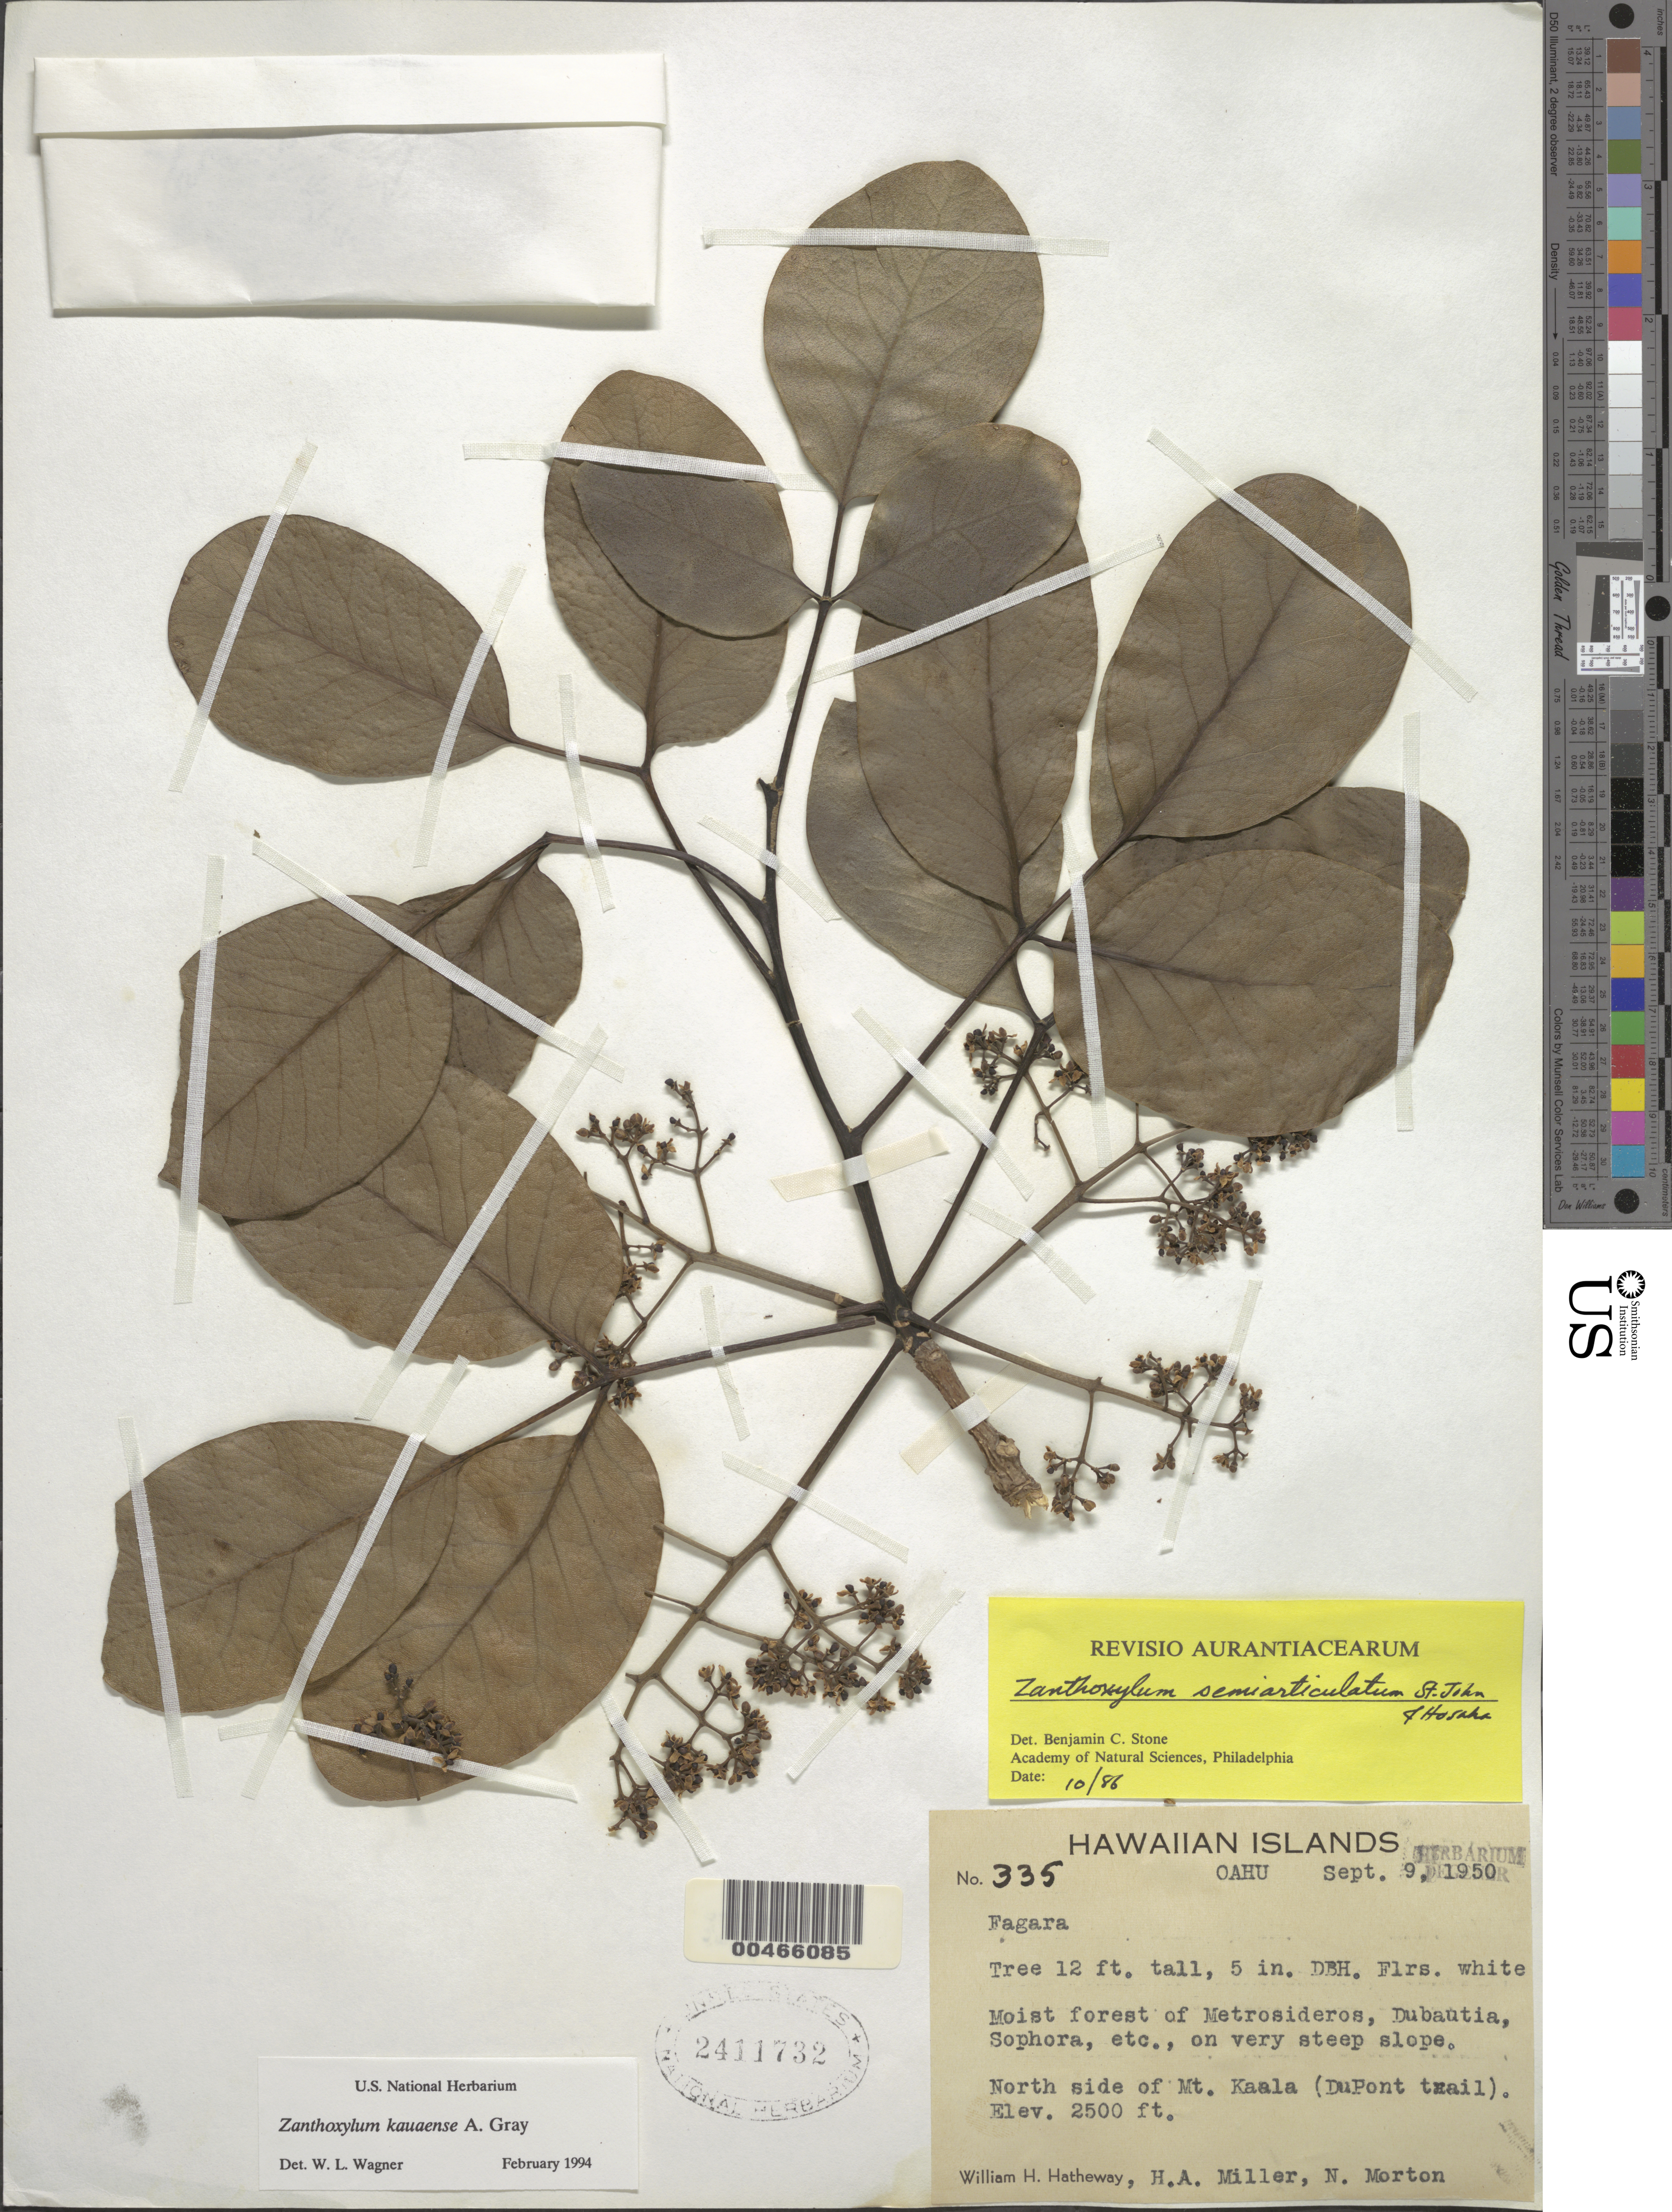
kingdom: Plantae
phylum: Tracheophyta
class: Magnoliopsida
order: Sapindales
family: Rutaceae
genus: Zanthoxylum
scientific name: Zanthoxylum kauaense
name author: A. Gray in Wilkes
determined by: Wagner, W. L., (BOT), Smithsonian Institution - National Museum of Natural History (UNITED STATES)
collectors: W. H. Hatheway, H. A. Miller & N. E. Morton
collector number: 335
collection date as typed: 9 Sep 1950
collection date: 1950-09-09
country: United States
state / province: Hawaii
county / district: Honolulu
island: Oahu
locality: N side of Mt. Kaala (DuPont trail)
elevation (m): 762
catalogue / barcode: US 2411732